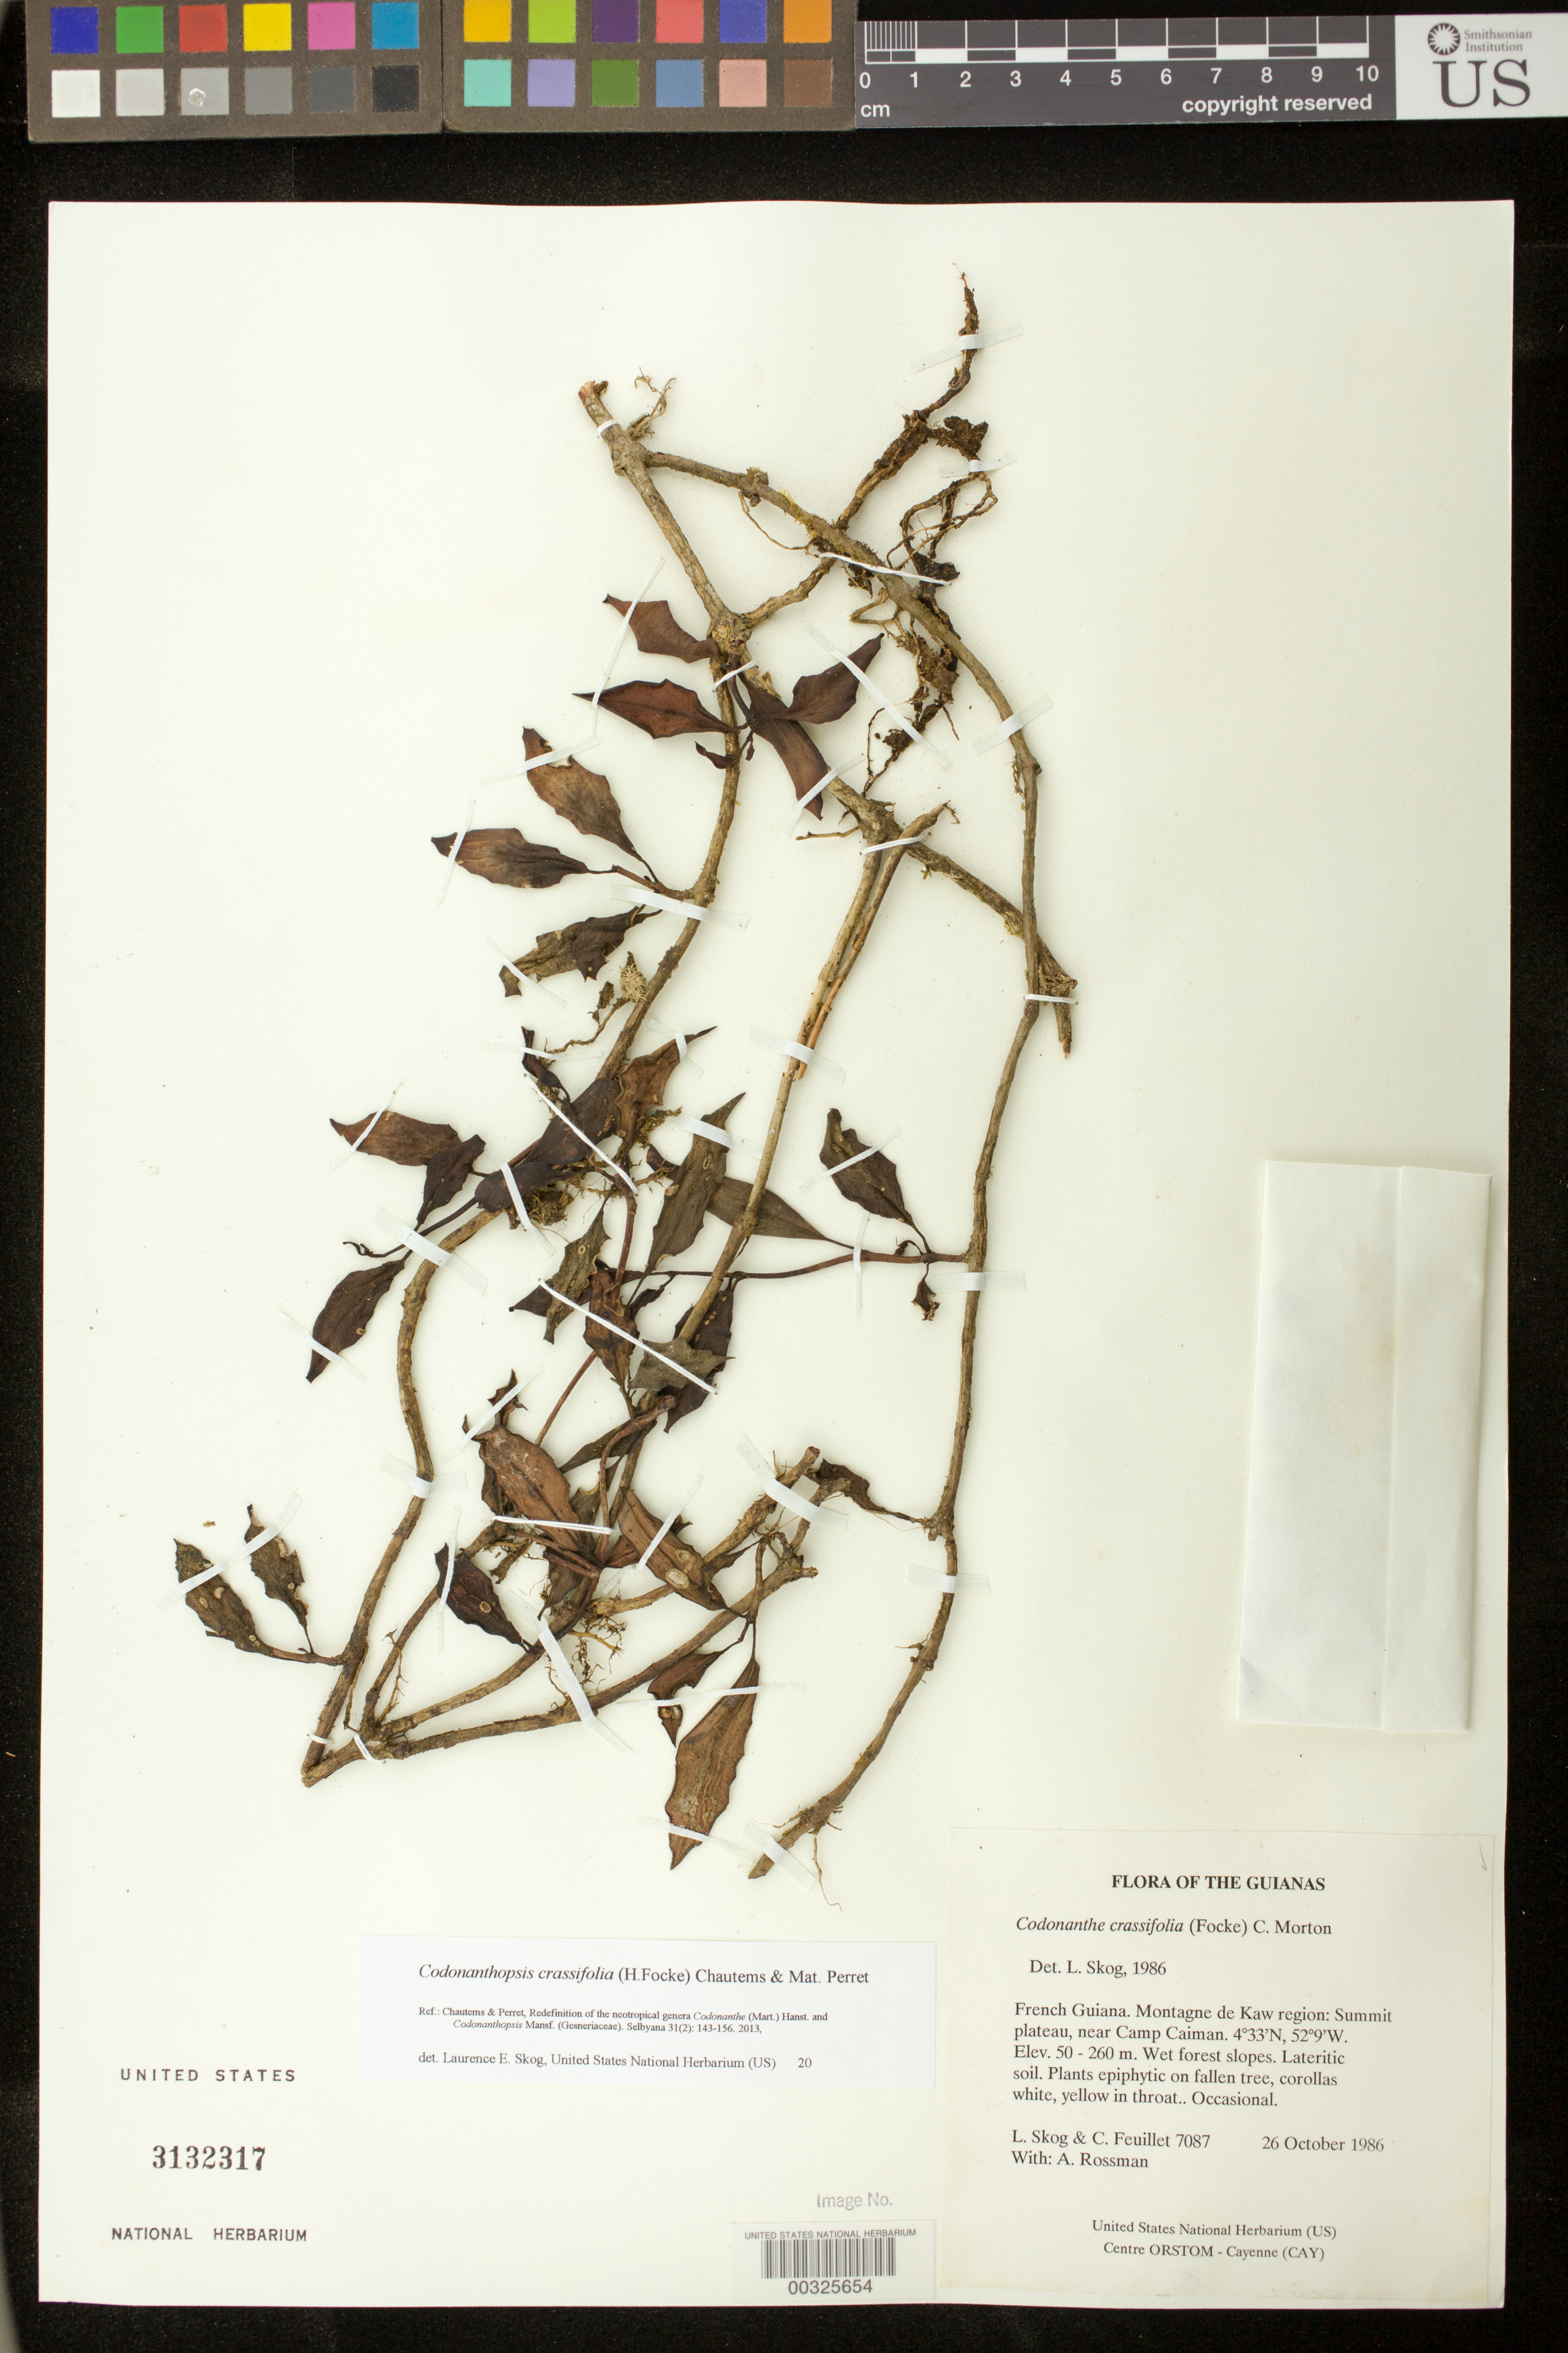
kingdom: Plantae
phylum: Tracheophyta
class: Magnoliopsida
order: Lamiales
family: Gesneriaceae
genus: Codonanthopsis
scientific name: Codonanthopsis crassifolia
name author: (H. Focke) Chautems & Mat.Perret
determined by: Skog, Laurence E.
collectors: L. E. Skog, C. Feuillet & A. Rossman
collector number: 7087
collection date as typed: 26 Oct 1986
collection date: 1986-10-26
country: French Guiana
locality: Montagne de Kaw region: summit plateau, near camp Caiman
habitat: Wet forest slopes, lateritic soil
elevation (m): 50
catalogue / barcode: US 3132317